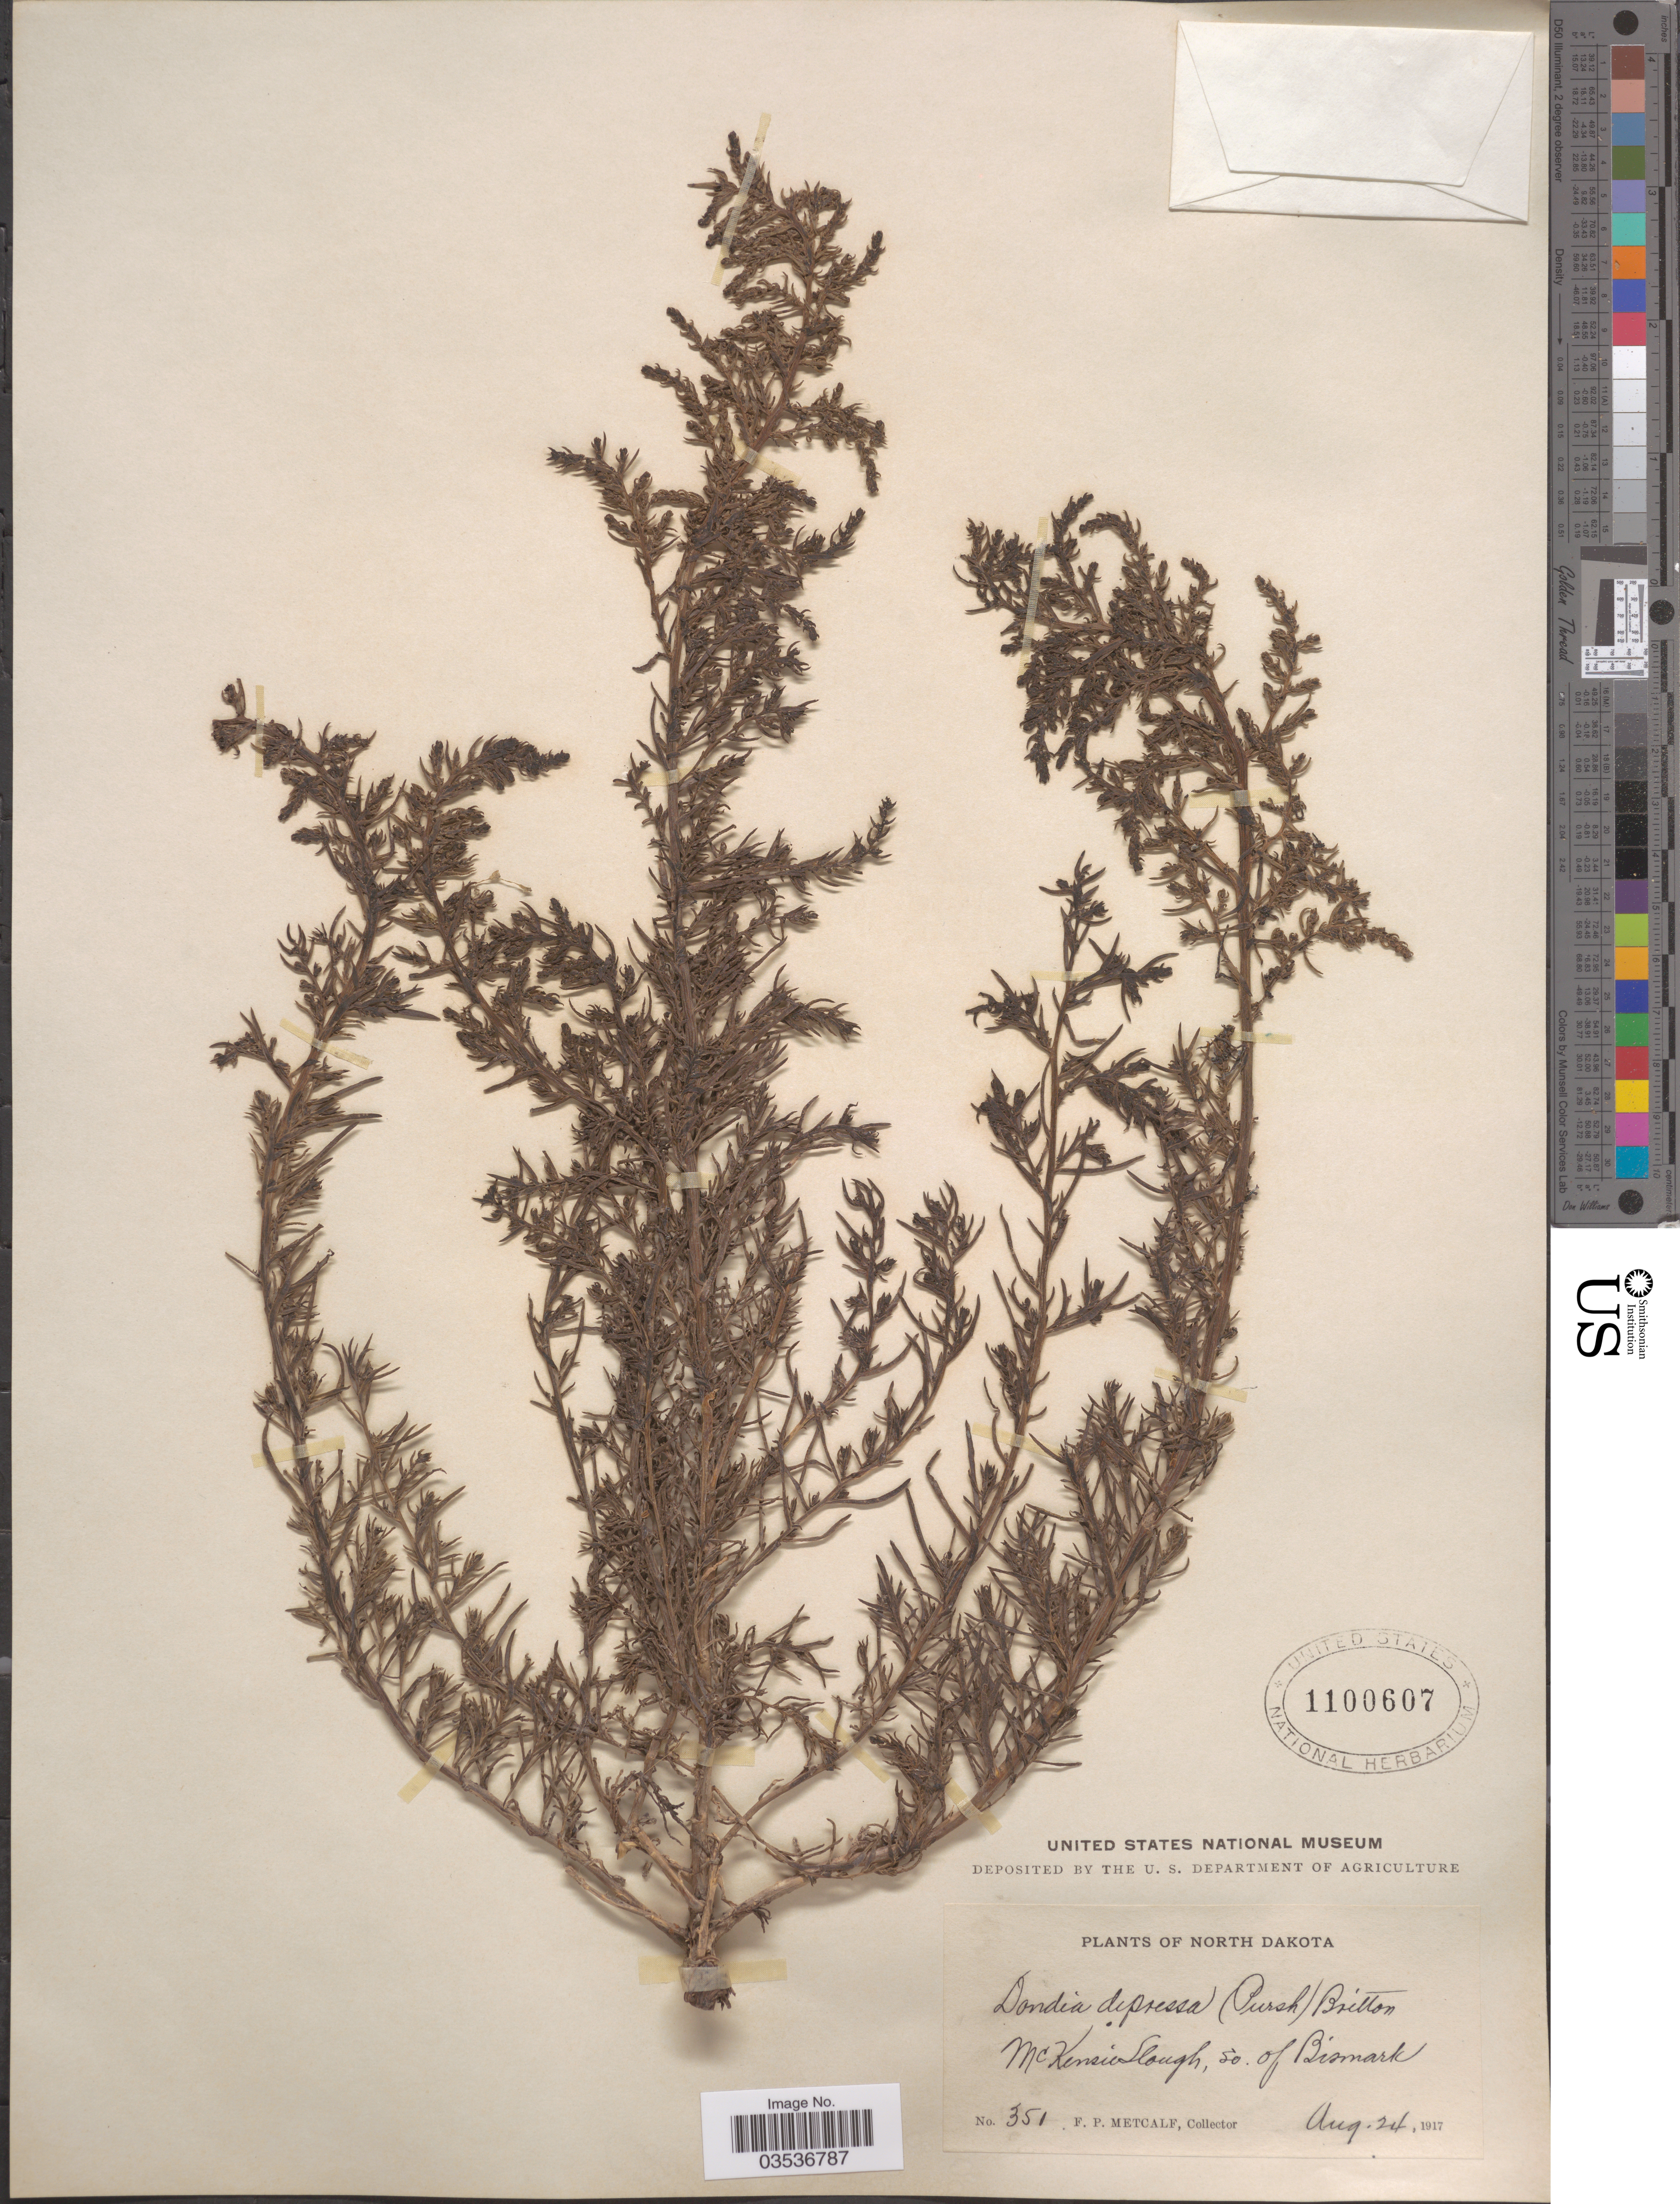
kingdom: Plantae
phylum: Tracheophyta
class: Magnoliopsida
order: Caryophyllales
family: Amaranthaceae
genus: Suaeda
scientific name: Suaeda depressa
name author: (Pursh) S. Watson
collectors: F. Metcalf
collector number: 351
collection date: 1917-08-24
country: United States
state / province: North Dakota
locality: McKensie Slough, so. of Bismark.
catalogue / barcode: US 1100607